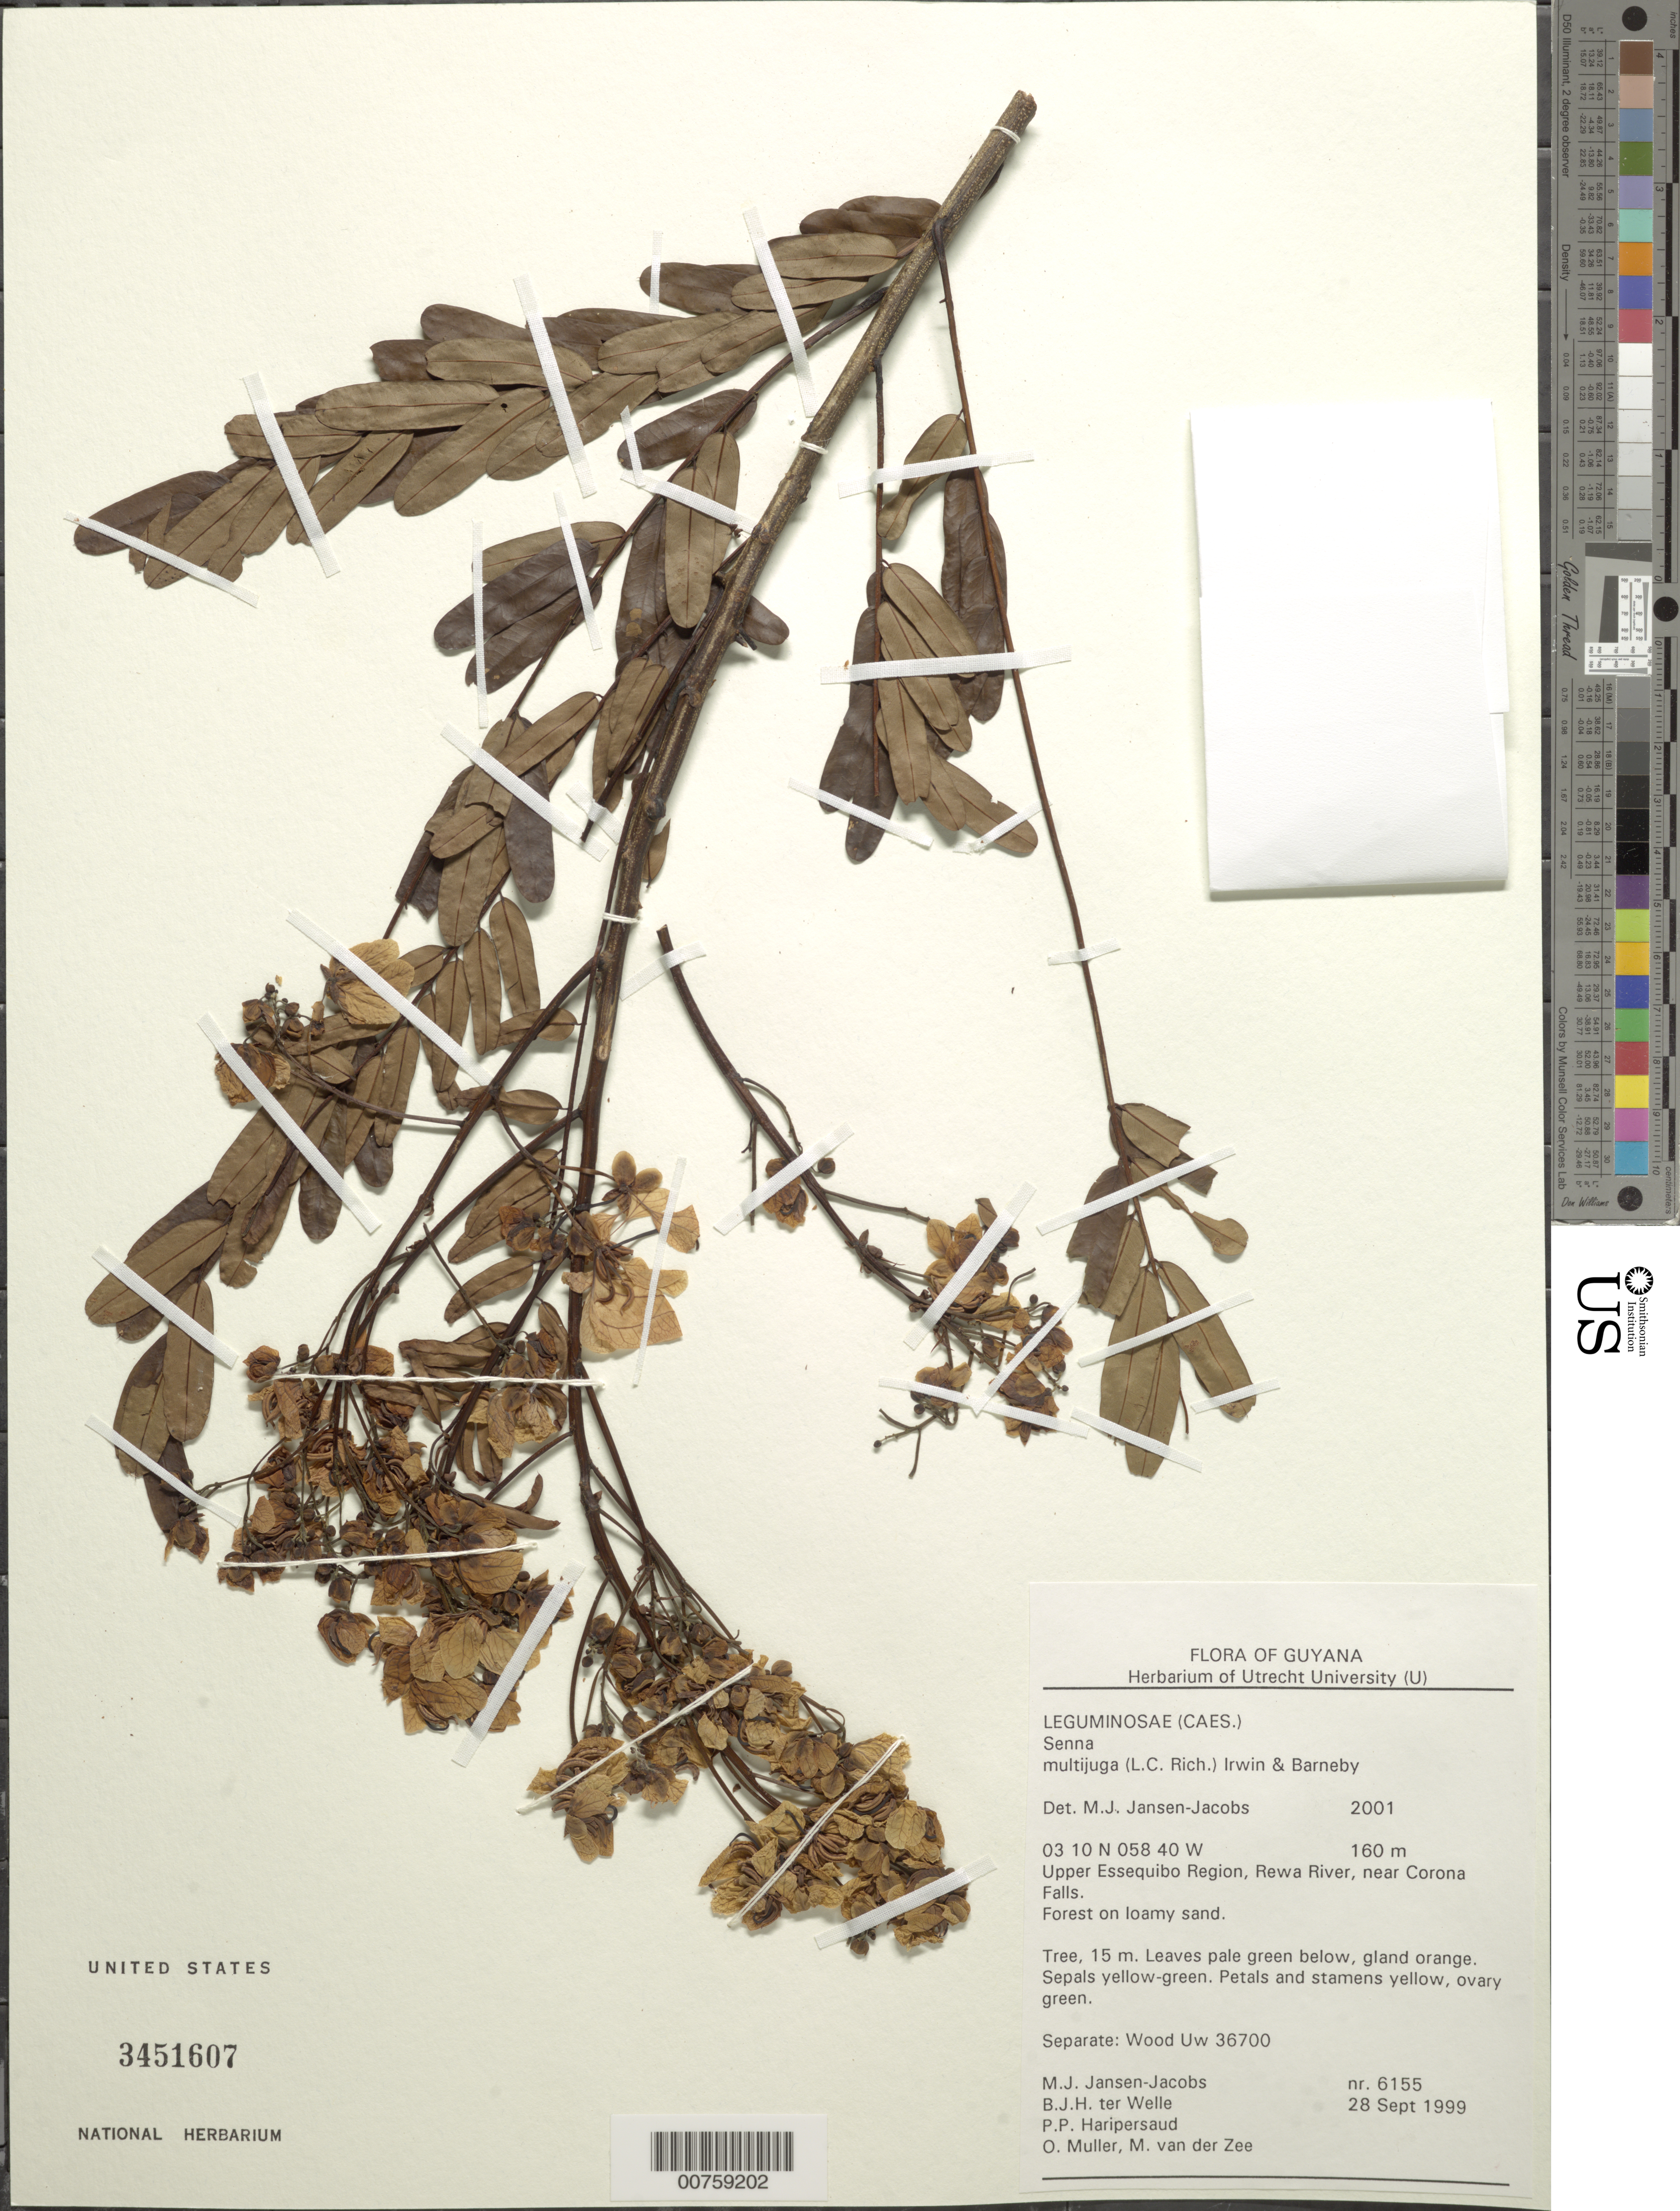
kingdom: Plantae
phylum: Tracheophyta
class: Magnoliopsida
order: Fabales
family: Fabaceae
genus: Senna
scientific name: Senna multijuga var. multijuga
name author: (Rich.) H.S. Irwin & Barneby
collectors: M. J. Jansen-Jacobs, B. Welle, P. Haripersaud, O. Muller & M. van der Zee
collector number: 6155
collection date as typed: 28-Sep-99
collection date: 1999-09-28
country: Guyana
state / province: U. Takutu-U. Essequibo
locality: Rewa River, near Corona Falls, Upper Essequibo Region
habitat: Forest on loamy sand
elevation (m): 160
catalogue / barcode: US 3451607